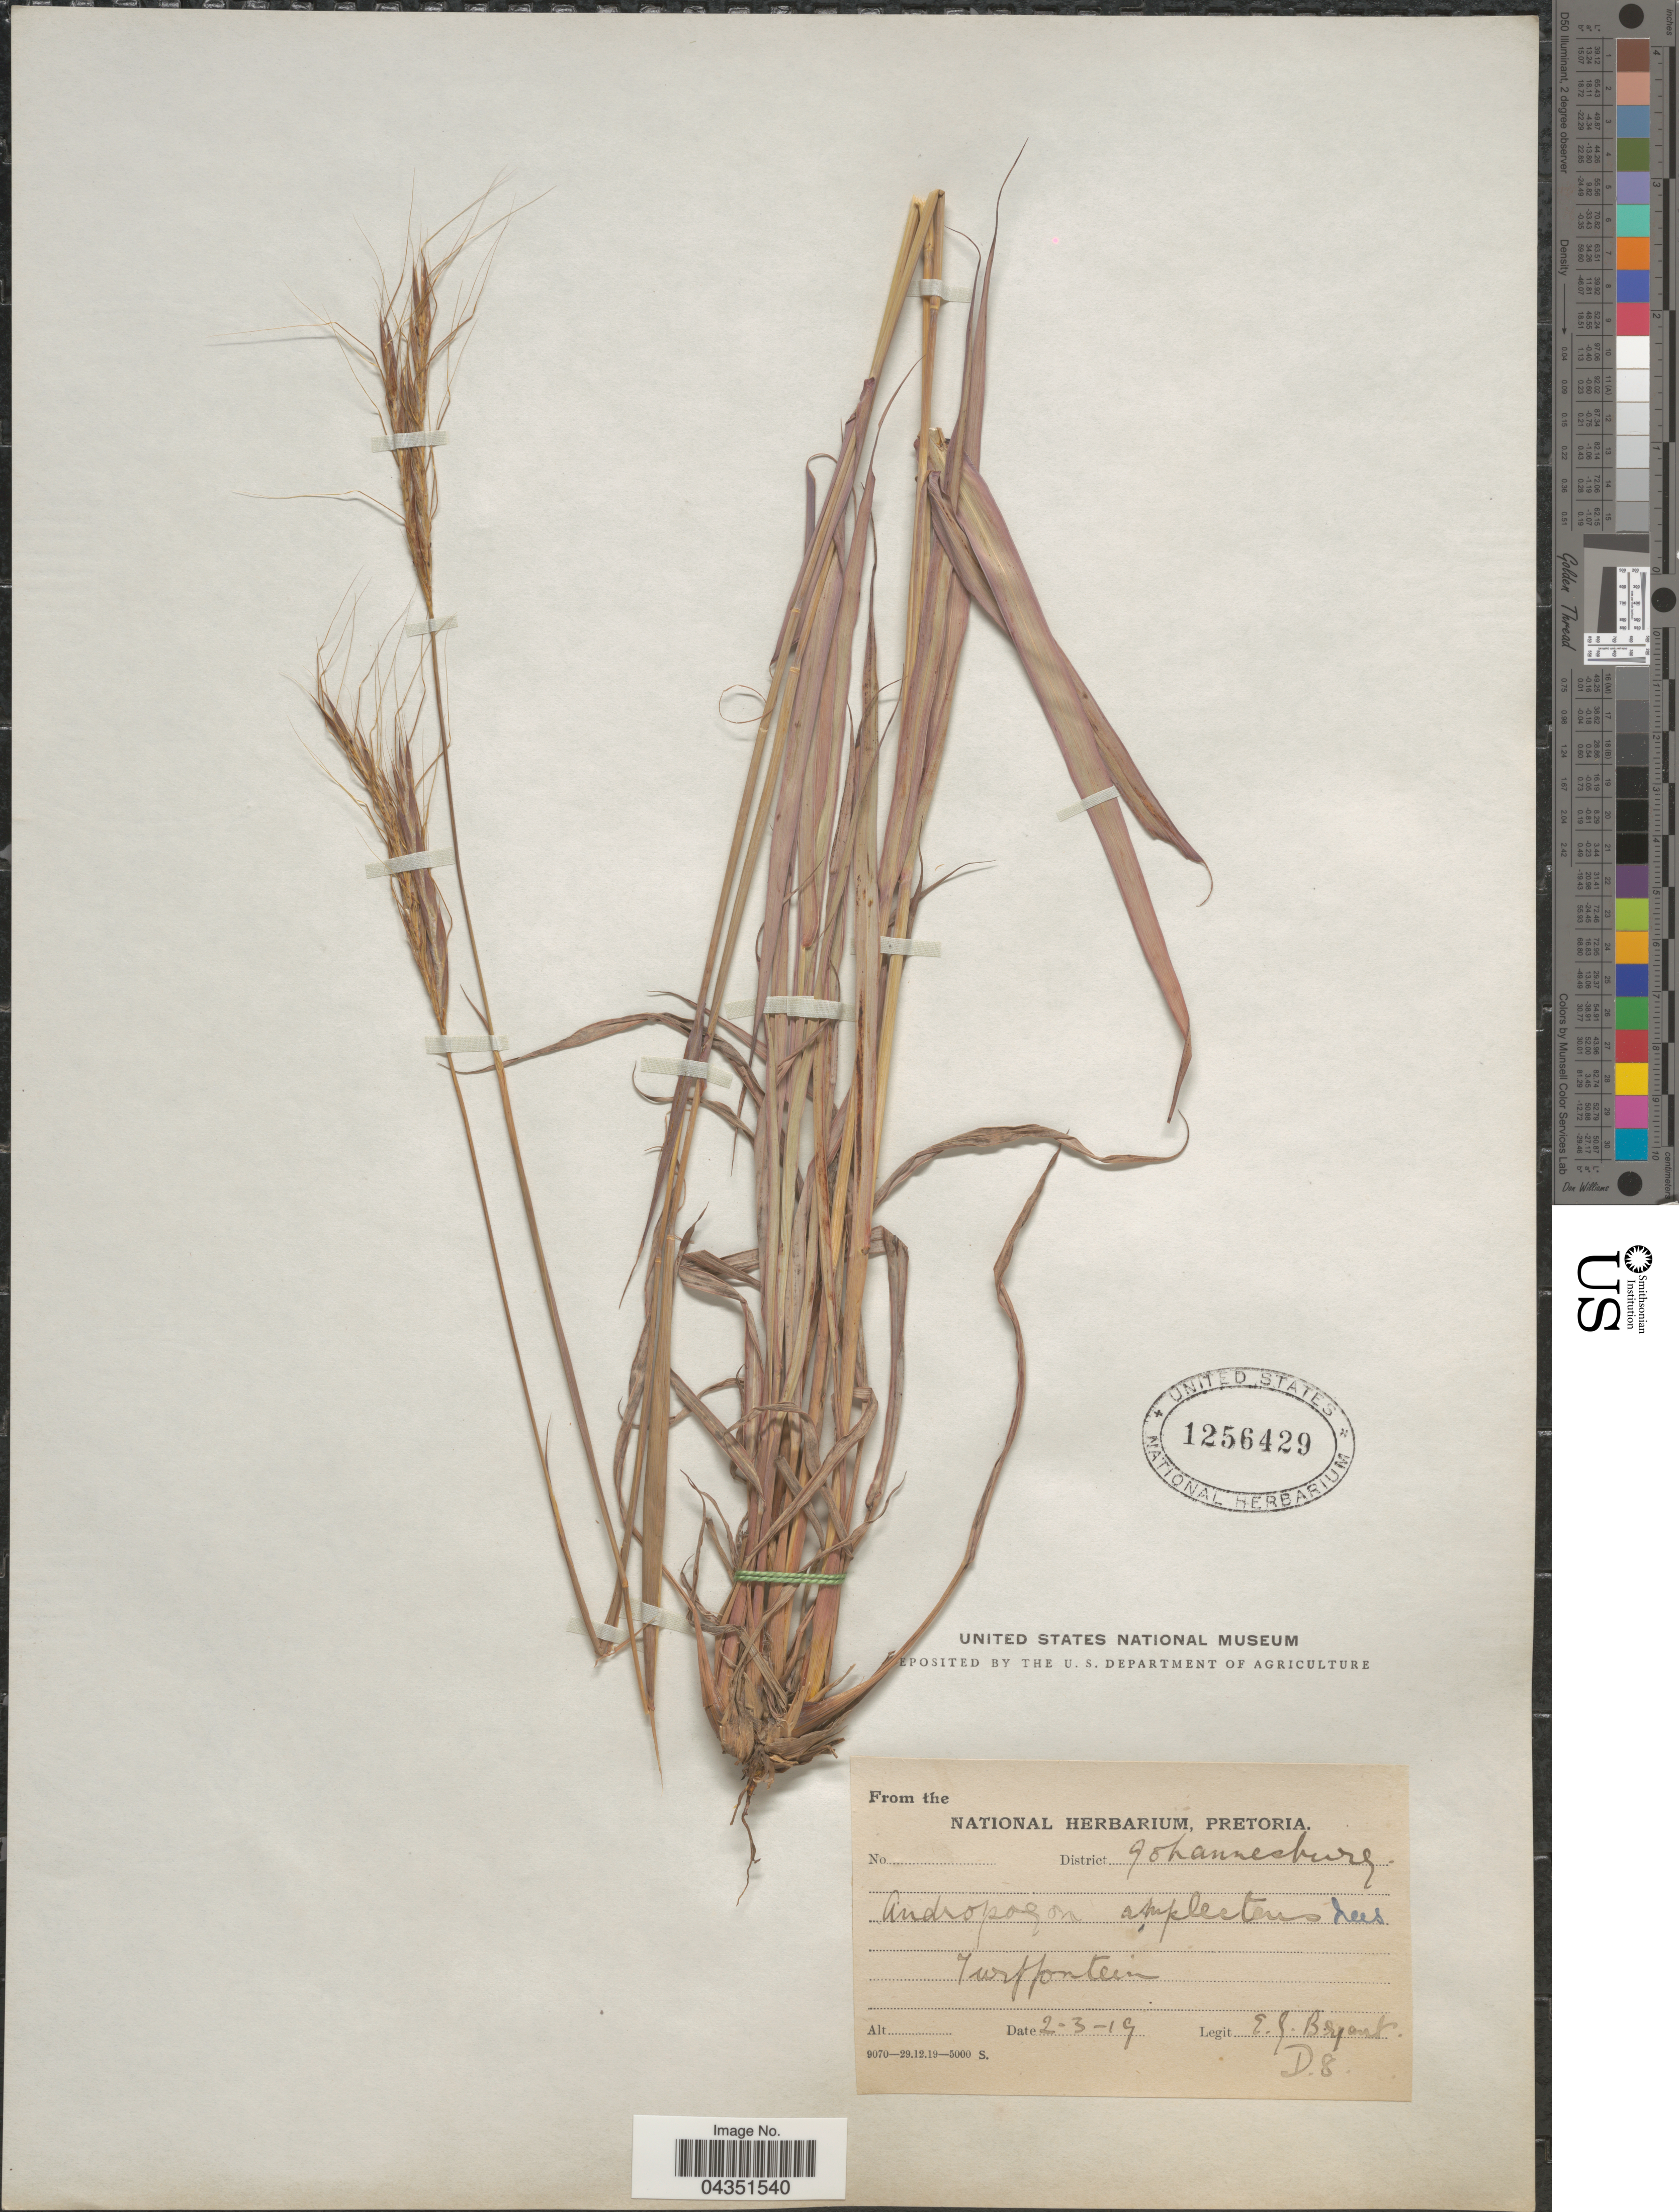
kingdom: Plantae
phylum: Tracheophyta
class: Liliopsida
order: Poales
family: Poaceae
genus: Diheteropogon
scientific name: Diheteropogon amplectens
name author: (Nees) Clayton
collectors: E. Bryant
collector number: D.8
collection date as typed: Transcribed d/m/y: 2/3/19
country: South Africa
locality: District Johannesburg. Turffontein.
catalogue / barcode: US 1256429